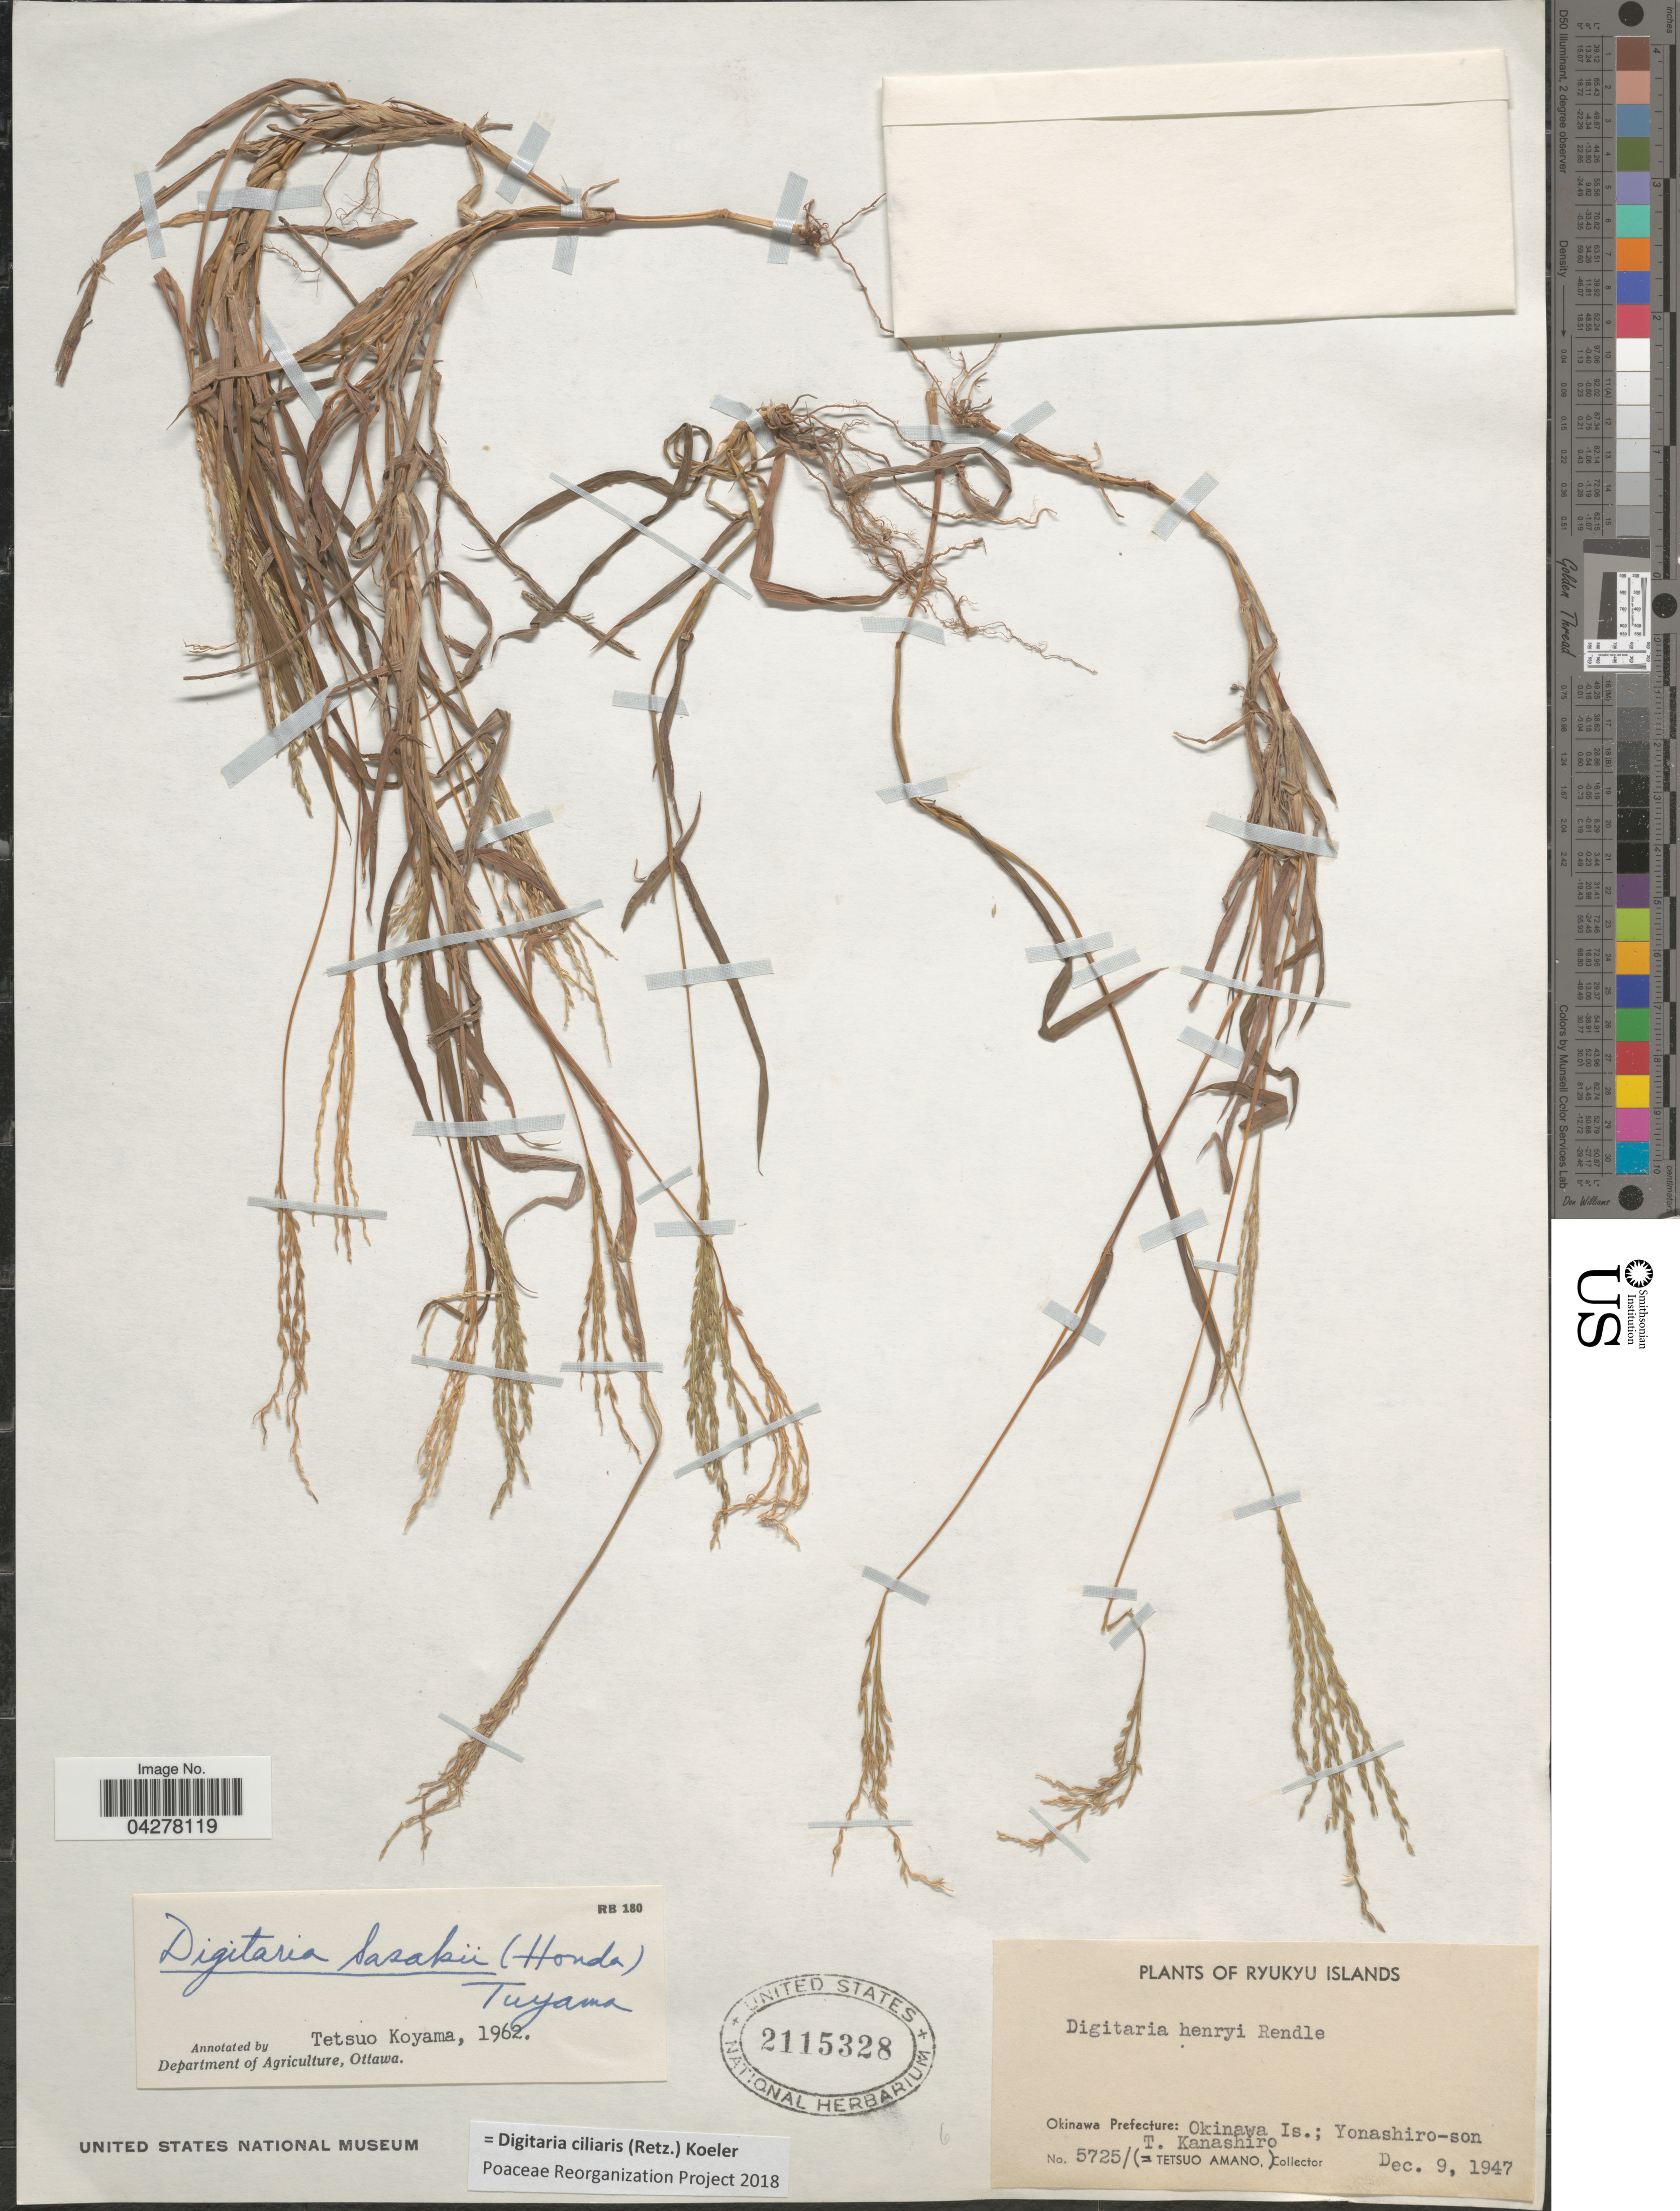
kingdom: Plantae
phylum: Tracheophyta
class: Liliopsida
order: Poales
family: Poaceae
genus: Digitaria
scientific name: Digitaria ciliaris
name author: (Retz.) Koeler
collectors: T. Kanashiro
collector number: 5825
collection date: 1947-12-09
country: Japan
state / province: Okinawa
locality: Ryukyu Islands. Okinawa Prefecture: Okinawa Is.; Yonashiro-son.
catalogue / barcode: US 2115328